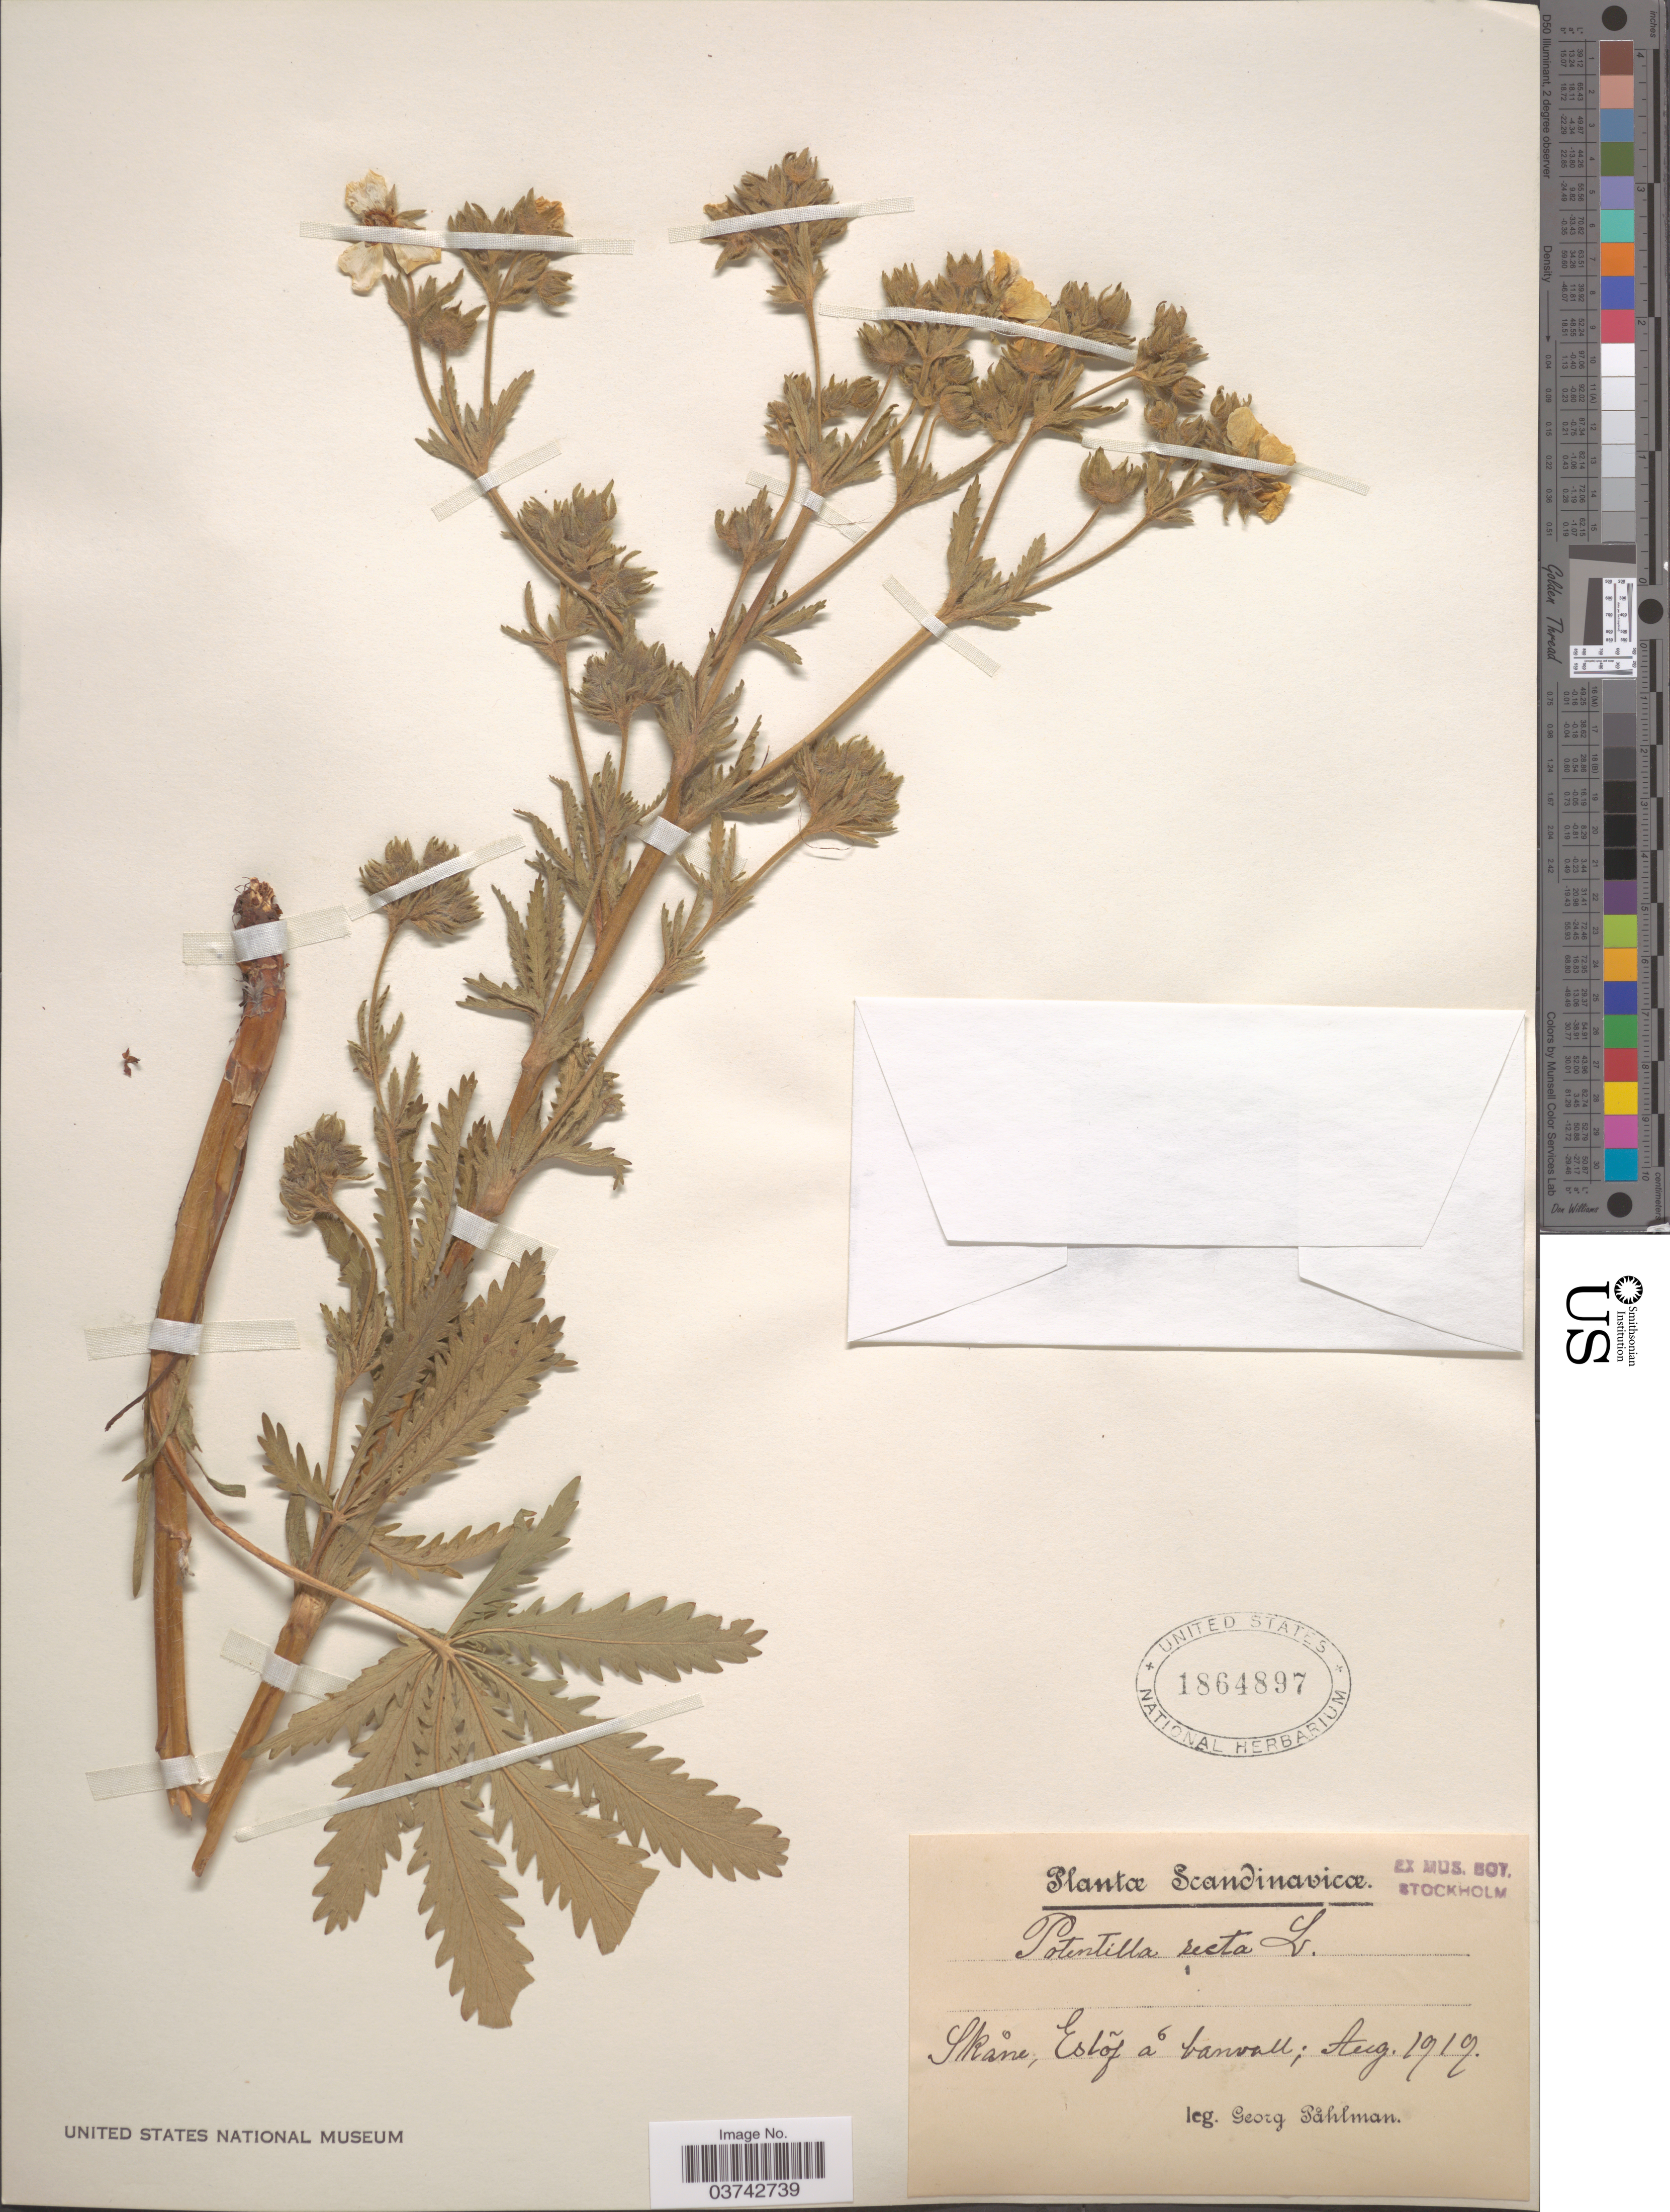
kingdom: Plantae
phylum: Tracheophyta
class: Magnoliopsida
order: Rosales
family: Rosaceae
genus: Potentilla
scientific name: Potentilla recta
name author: L.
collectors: G. Påhlman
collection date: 1919-08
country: Sweden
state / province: Skåne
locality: Scandinavicæ. Estõf a Convall.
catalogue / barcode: US 1864897